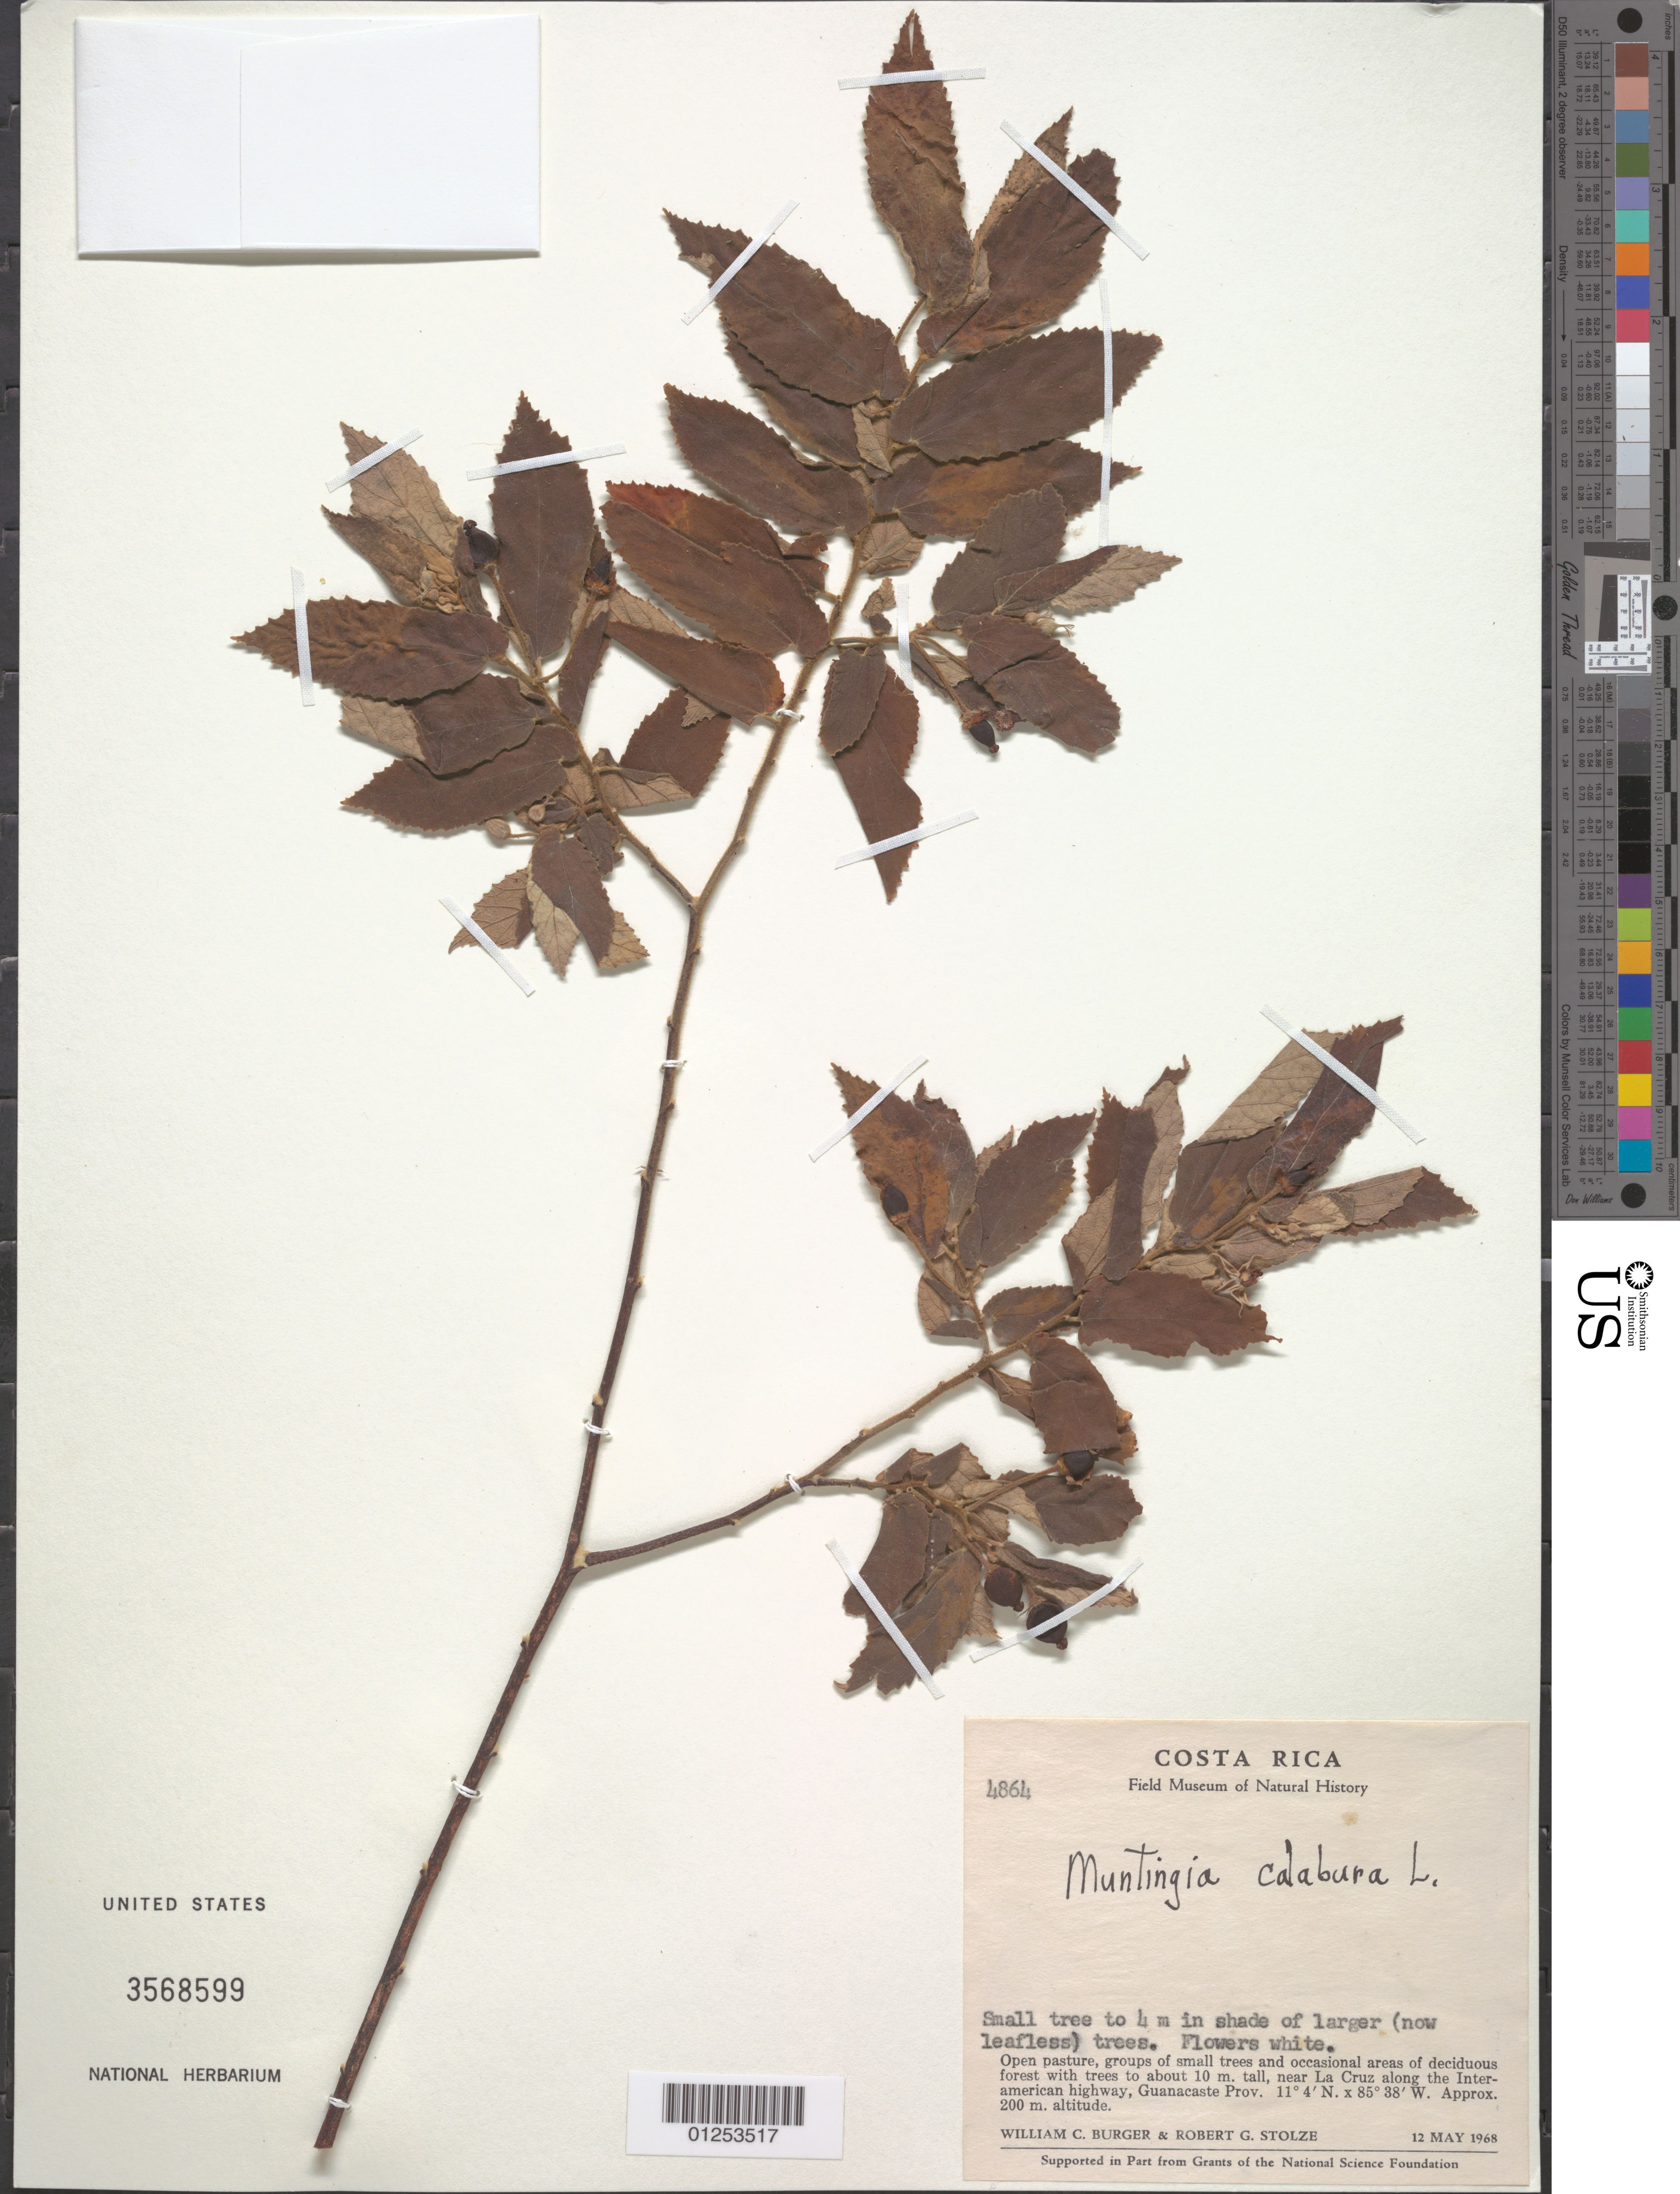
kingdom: Plantae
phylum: Tracheophyta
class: Magnoliopsida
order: Malvales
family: Muntingiaceae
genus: Muntingia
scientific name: Muntingia calabura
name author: L.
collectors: W. Burger & R. G. Stolze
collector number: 4864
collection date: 1968-05-17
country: Costa Rica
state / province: Guanacaste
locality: Near La Cruz along the Inter-American highway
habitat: Open pasture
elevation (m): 200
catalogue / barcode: US 3568599